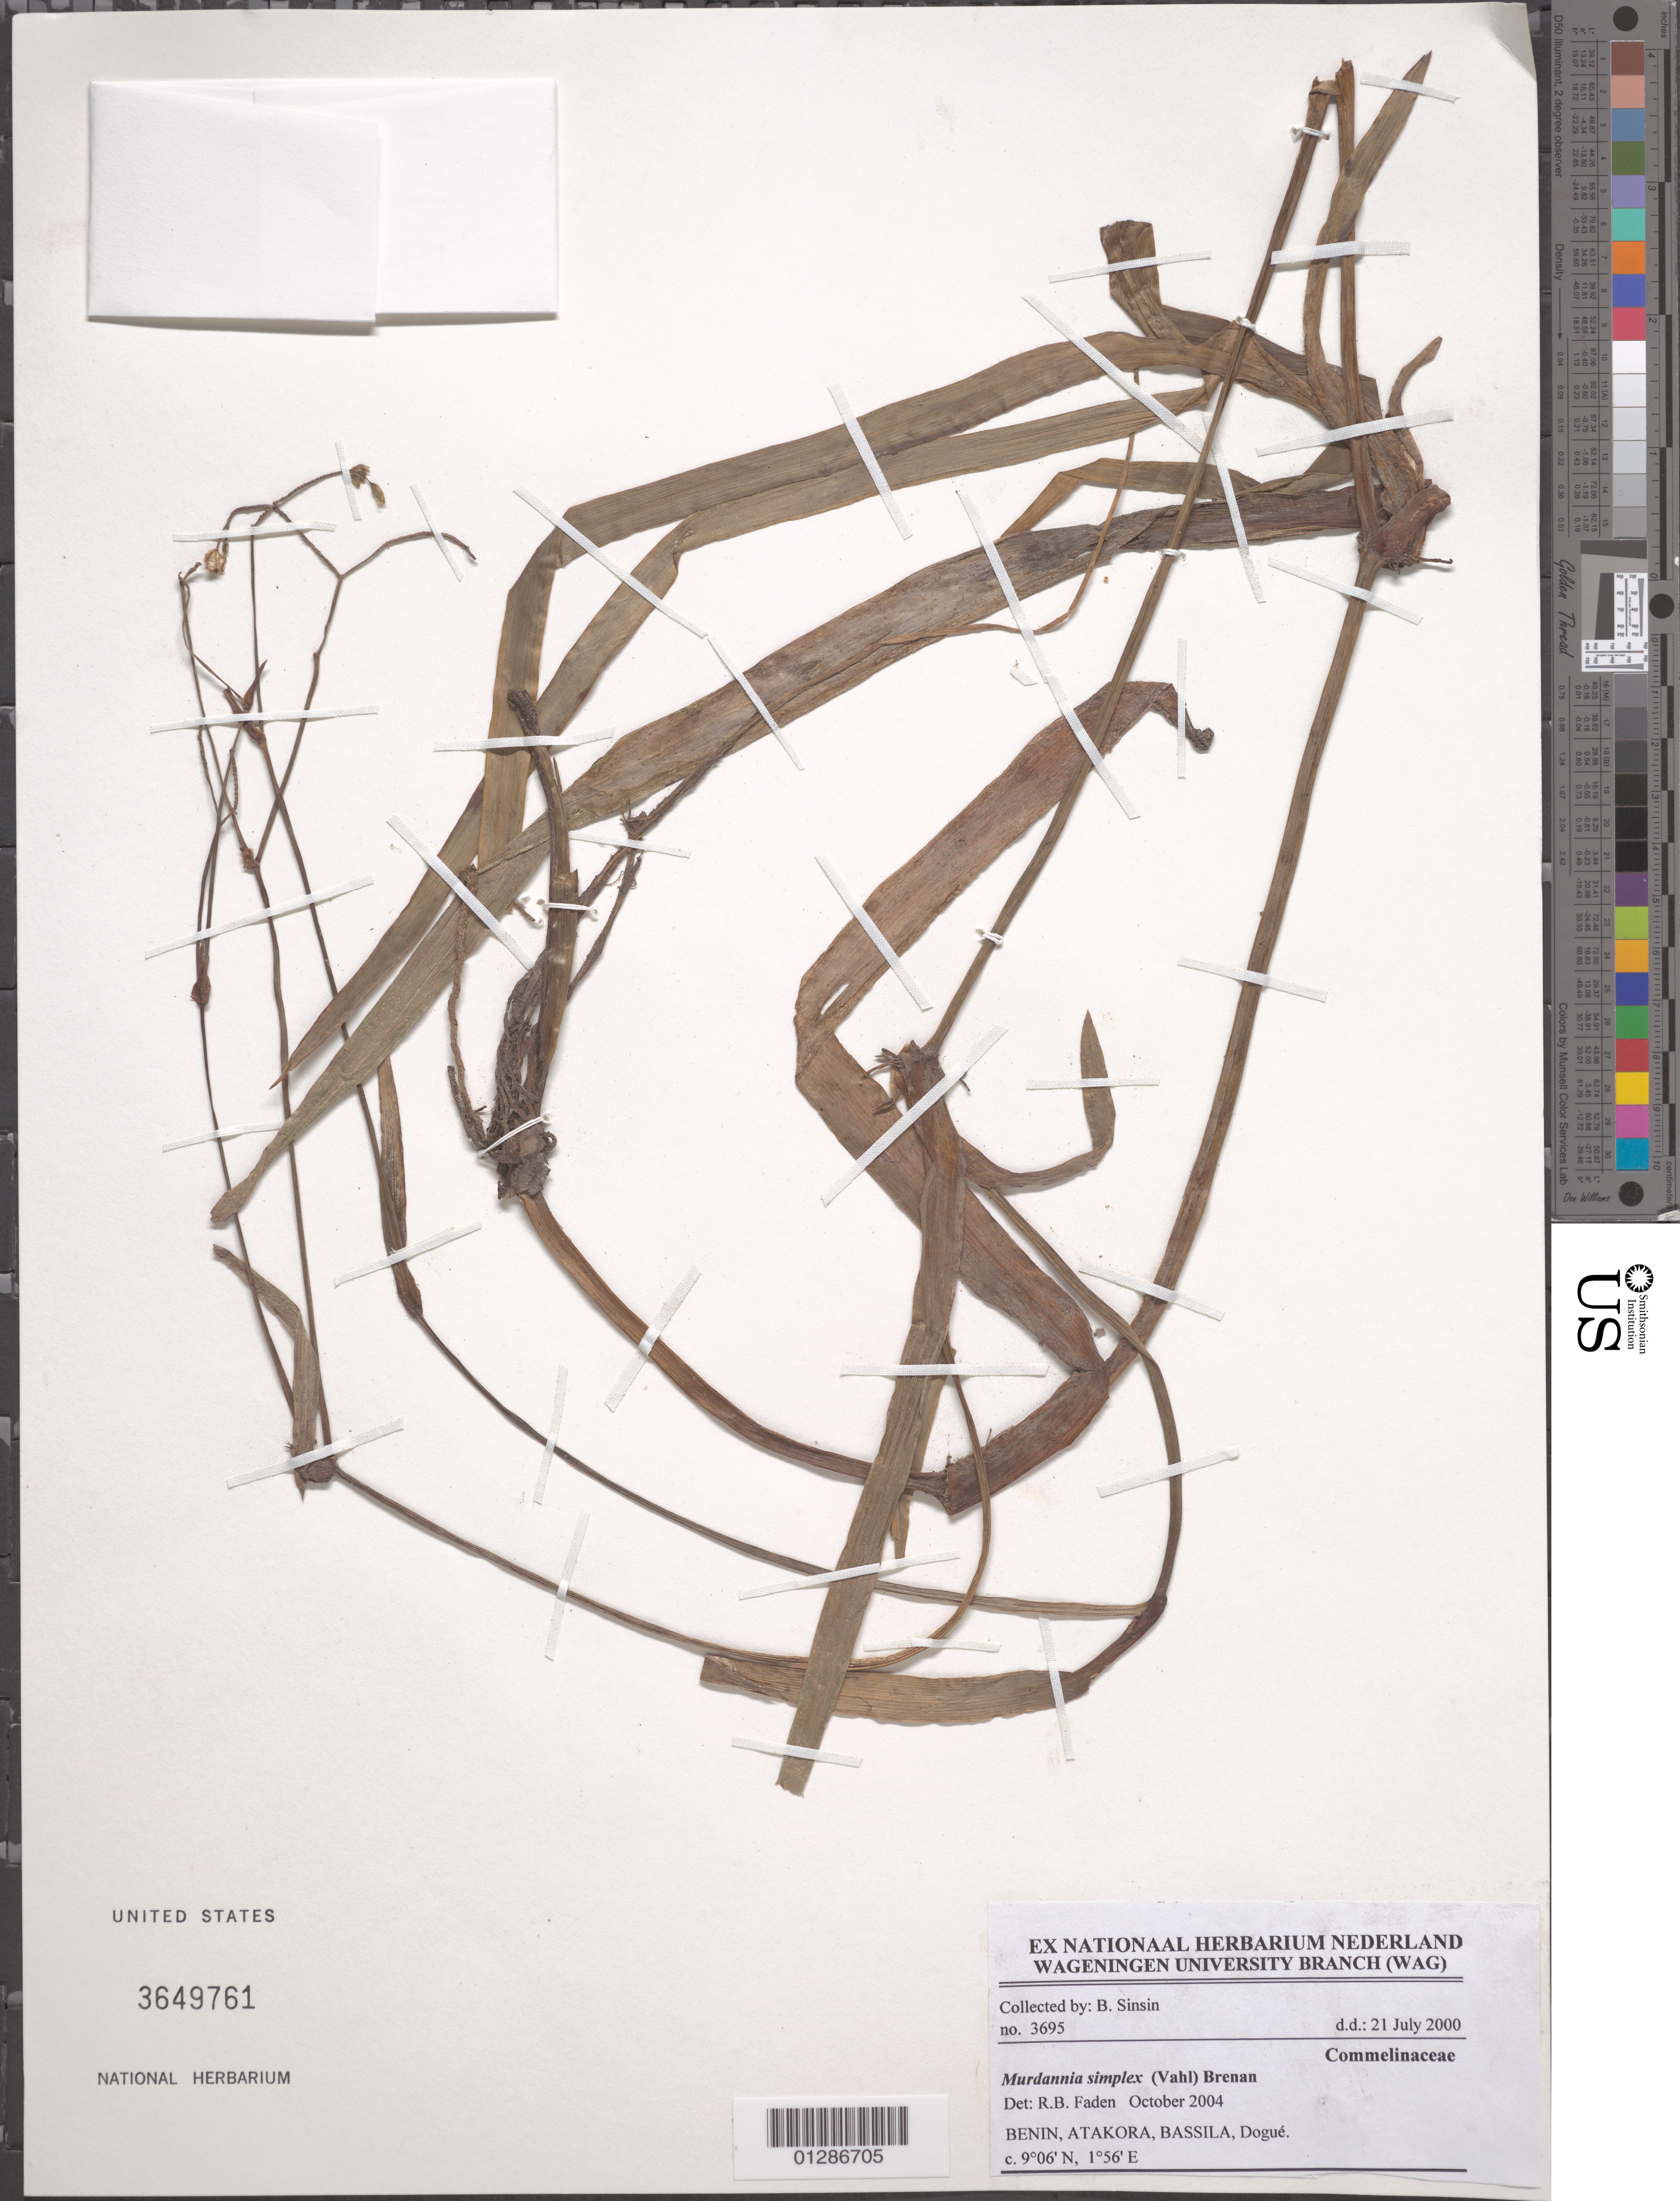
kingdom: Plantae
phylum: Tracheophyta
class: Liliopsida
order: Commelinales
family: Commelinaceae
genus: Murdannia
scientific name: Murdannia simplex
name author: (Vahl) Brenan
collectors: B. Sinsin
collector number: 3695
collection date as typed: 21 Jul 2000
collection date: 2000-07-21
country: Benin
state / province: Atakora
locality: Bassila. Dogue.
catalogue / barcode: US 3649761